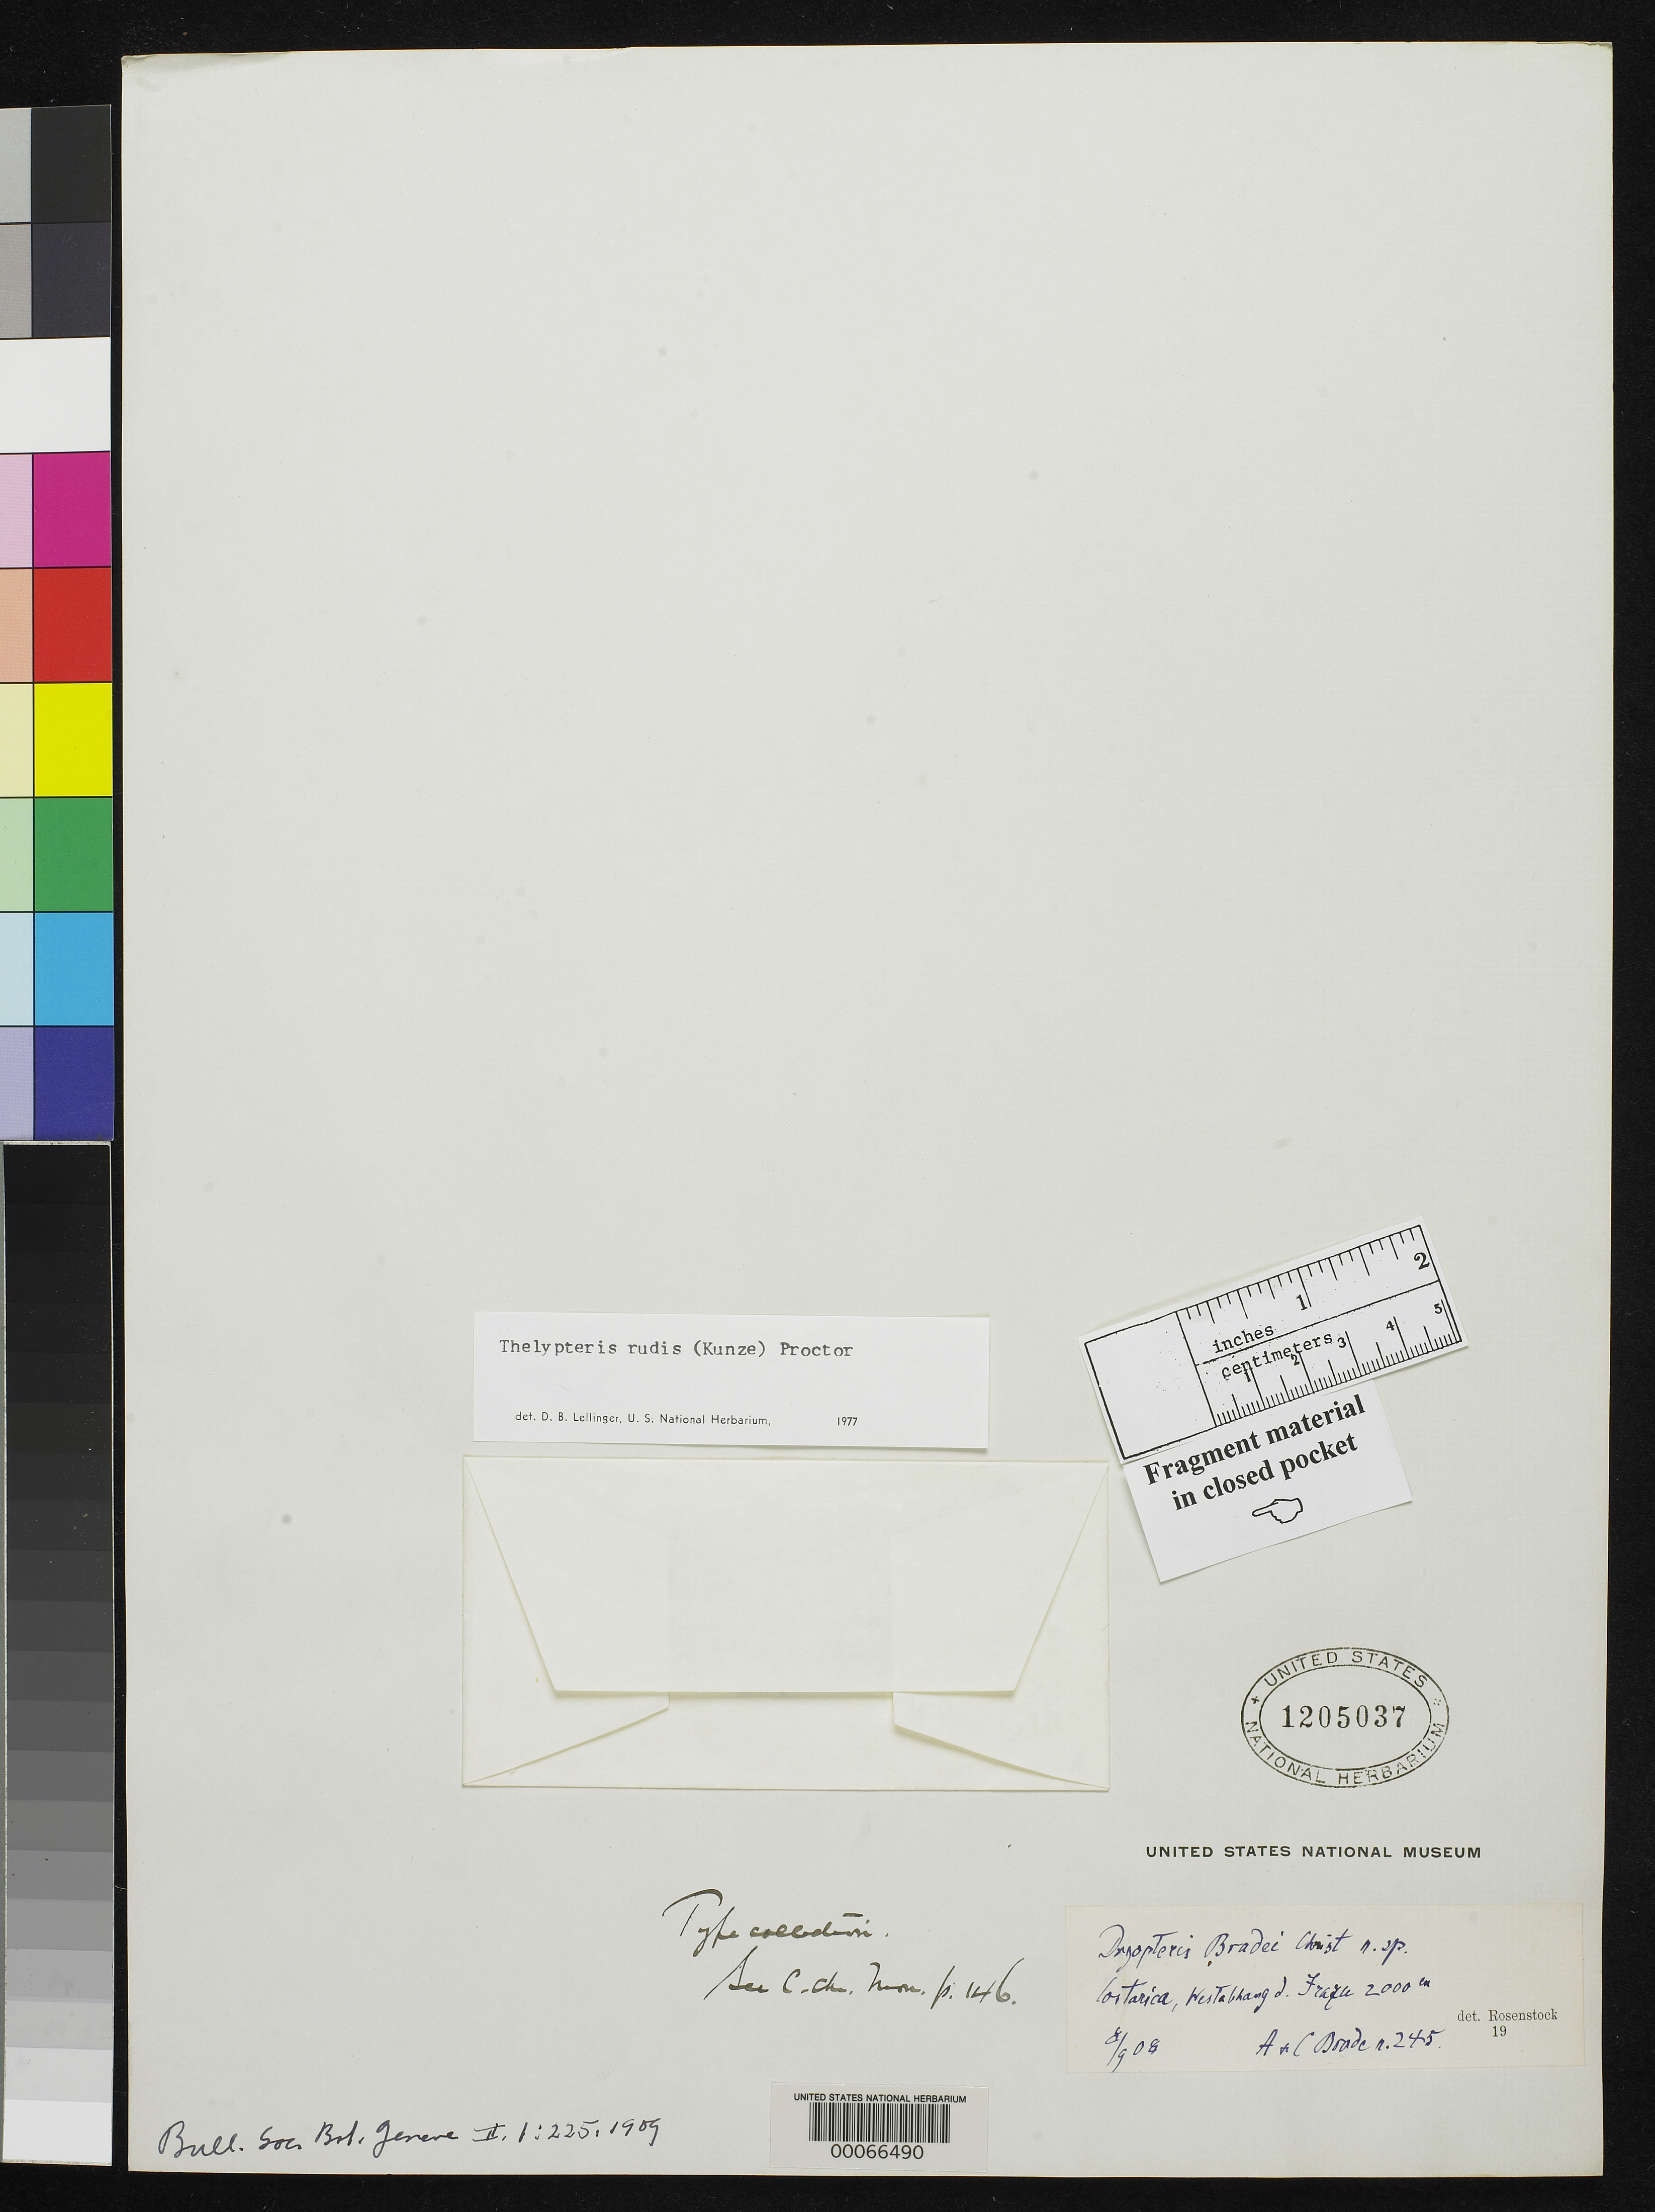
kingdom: Plantae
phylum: Tracheophyta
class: Polypodiopsida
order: Polypodiales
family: Dryopteridaceae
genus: Dryopteris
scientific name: Dryopteris bradei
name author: Christ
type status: Type Collection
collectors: A. C. Brade & A. Brade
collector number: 245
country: Costa Rica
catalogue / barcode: US 1205037